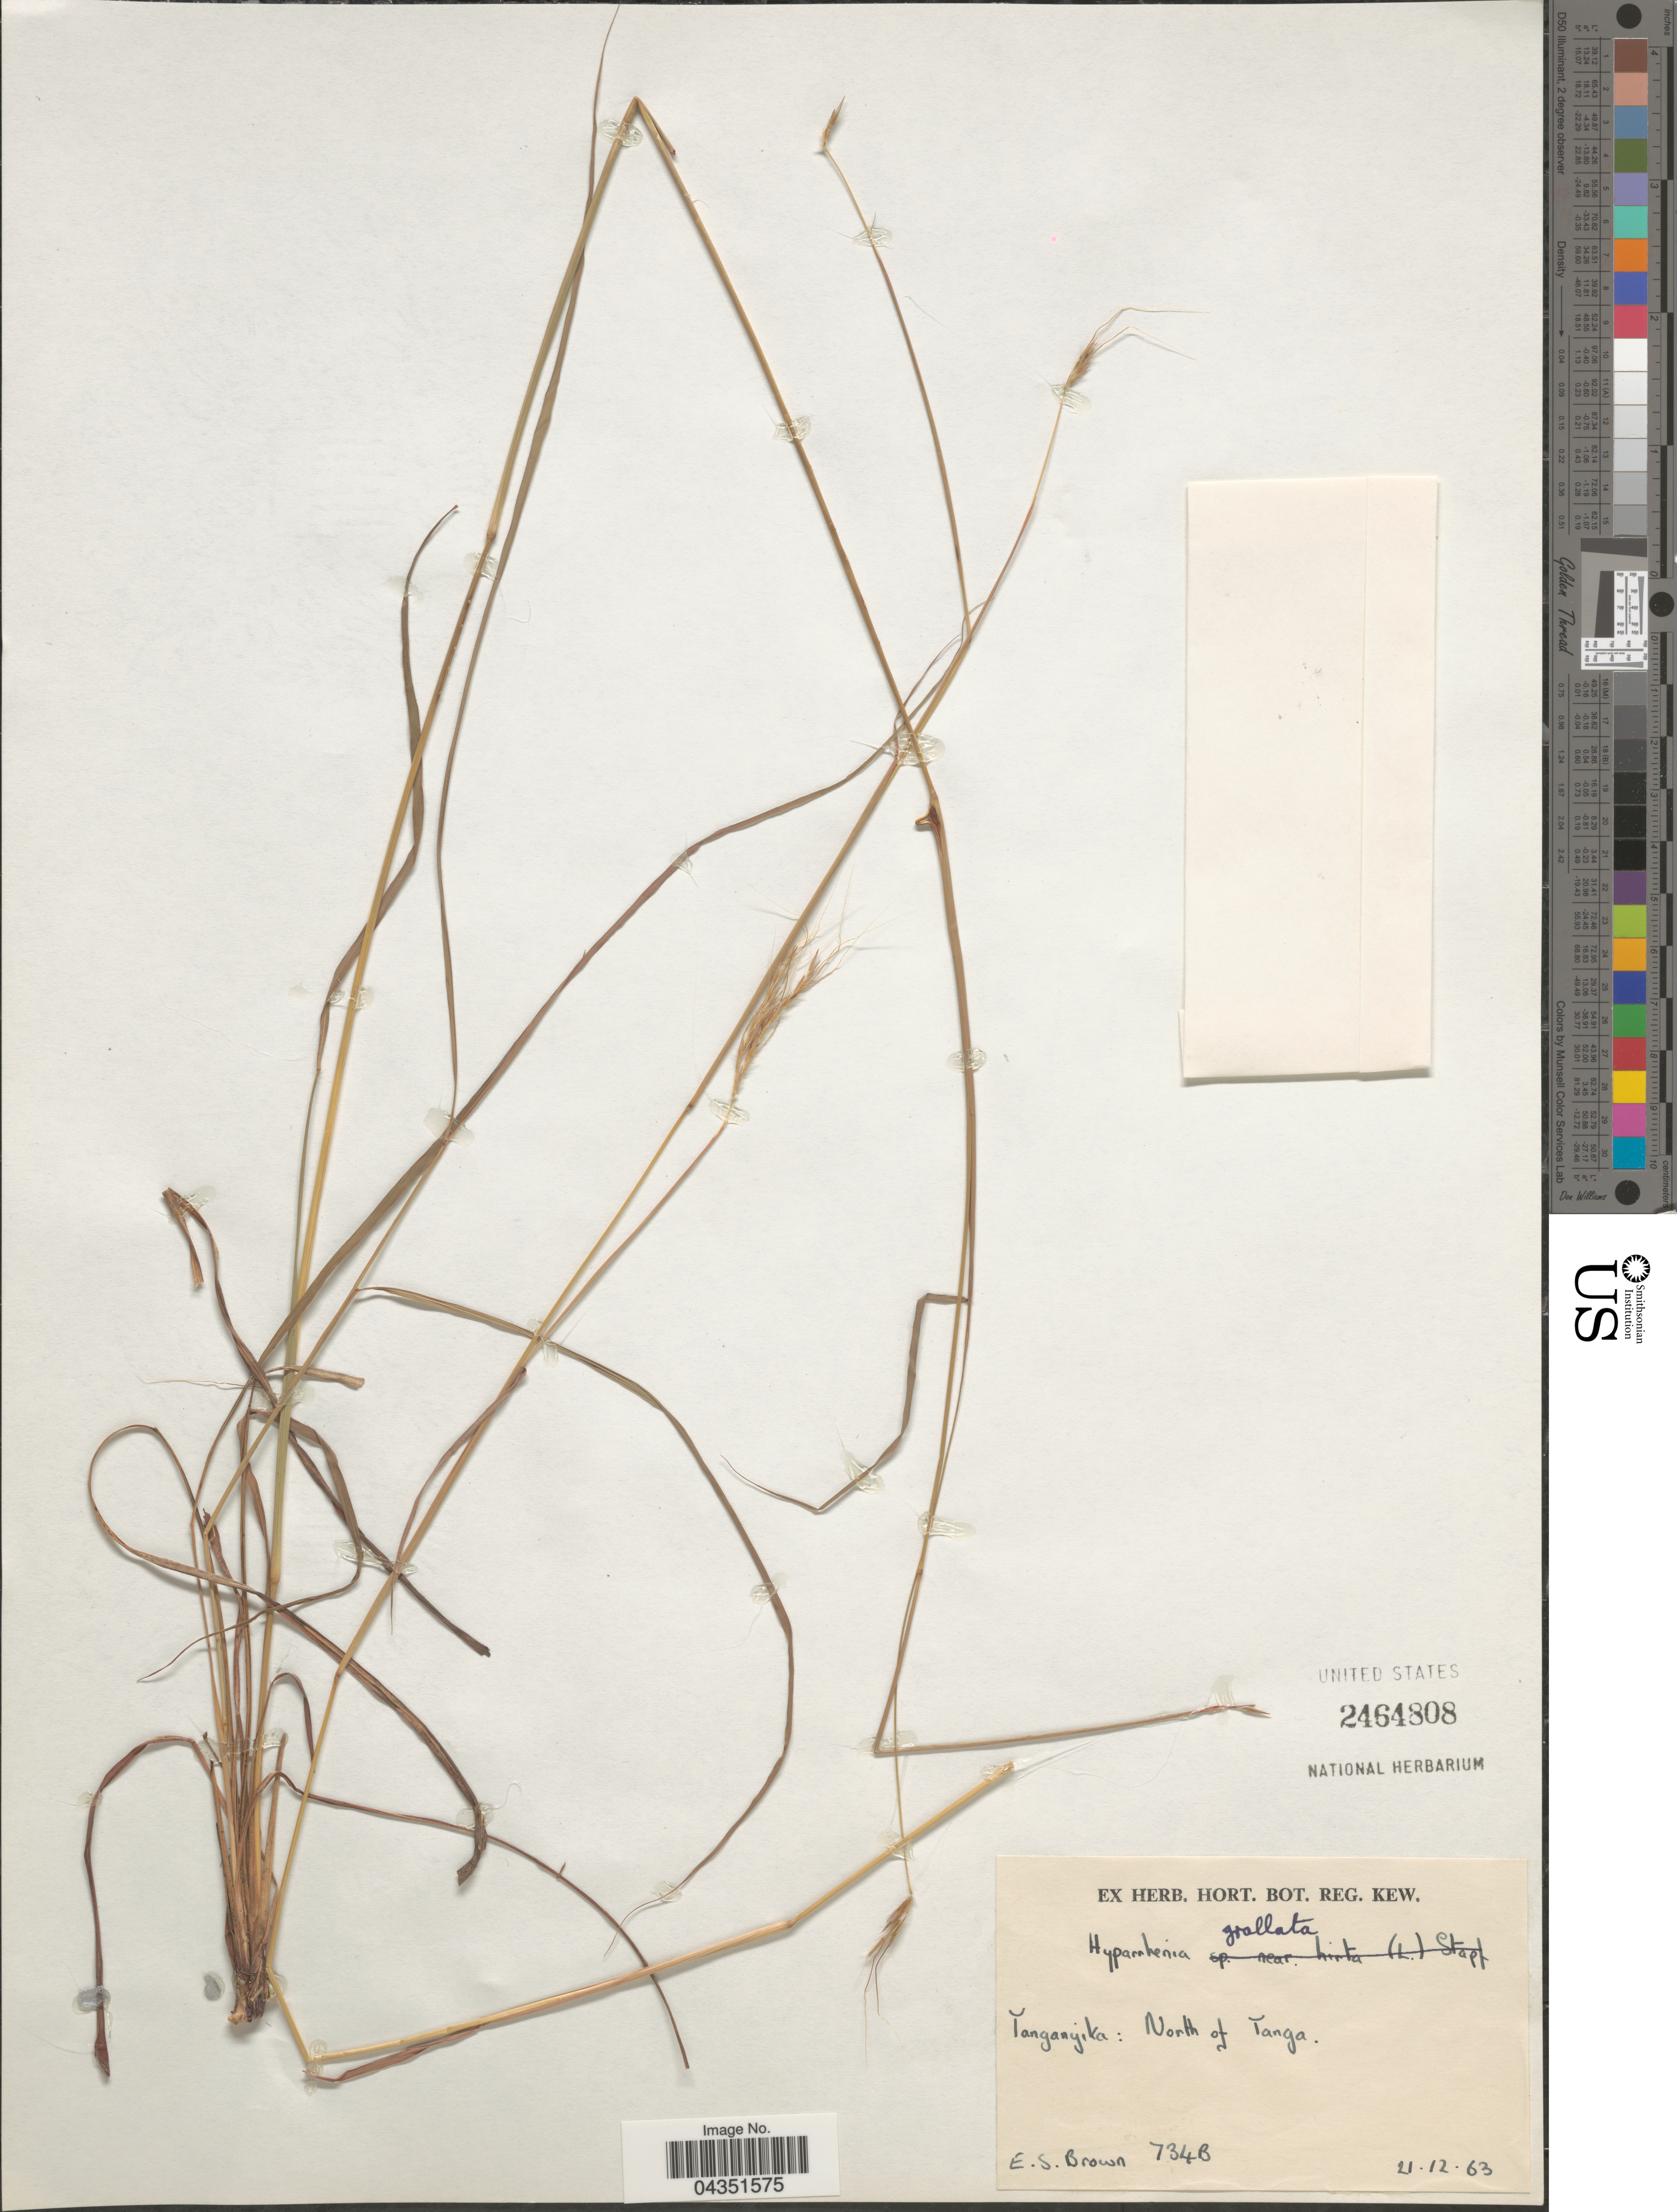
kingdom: Plantae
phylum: Tracheophyta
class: Liliopsida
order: Poales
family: Poaceae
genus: Elymandra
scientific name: Elymandra grallata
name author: (Stapf) Clayton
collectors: E. Brown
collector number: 734B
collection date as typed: Transcribed d/m/y: 21/12/63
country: Tanzania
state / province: Tanga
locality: Tanganyika: North of Tanga.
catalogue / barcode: US 2464808